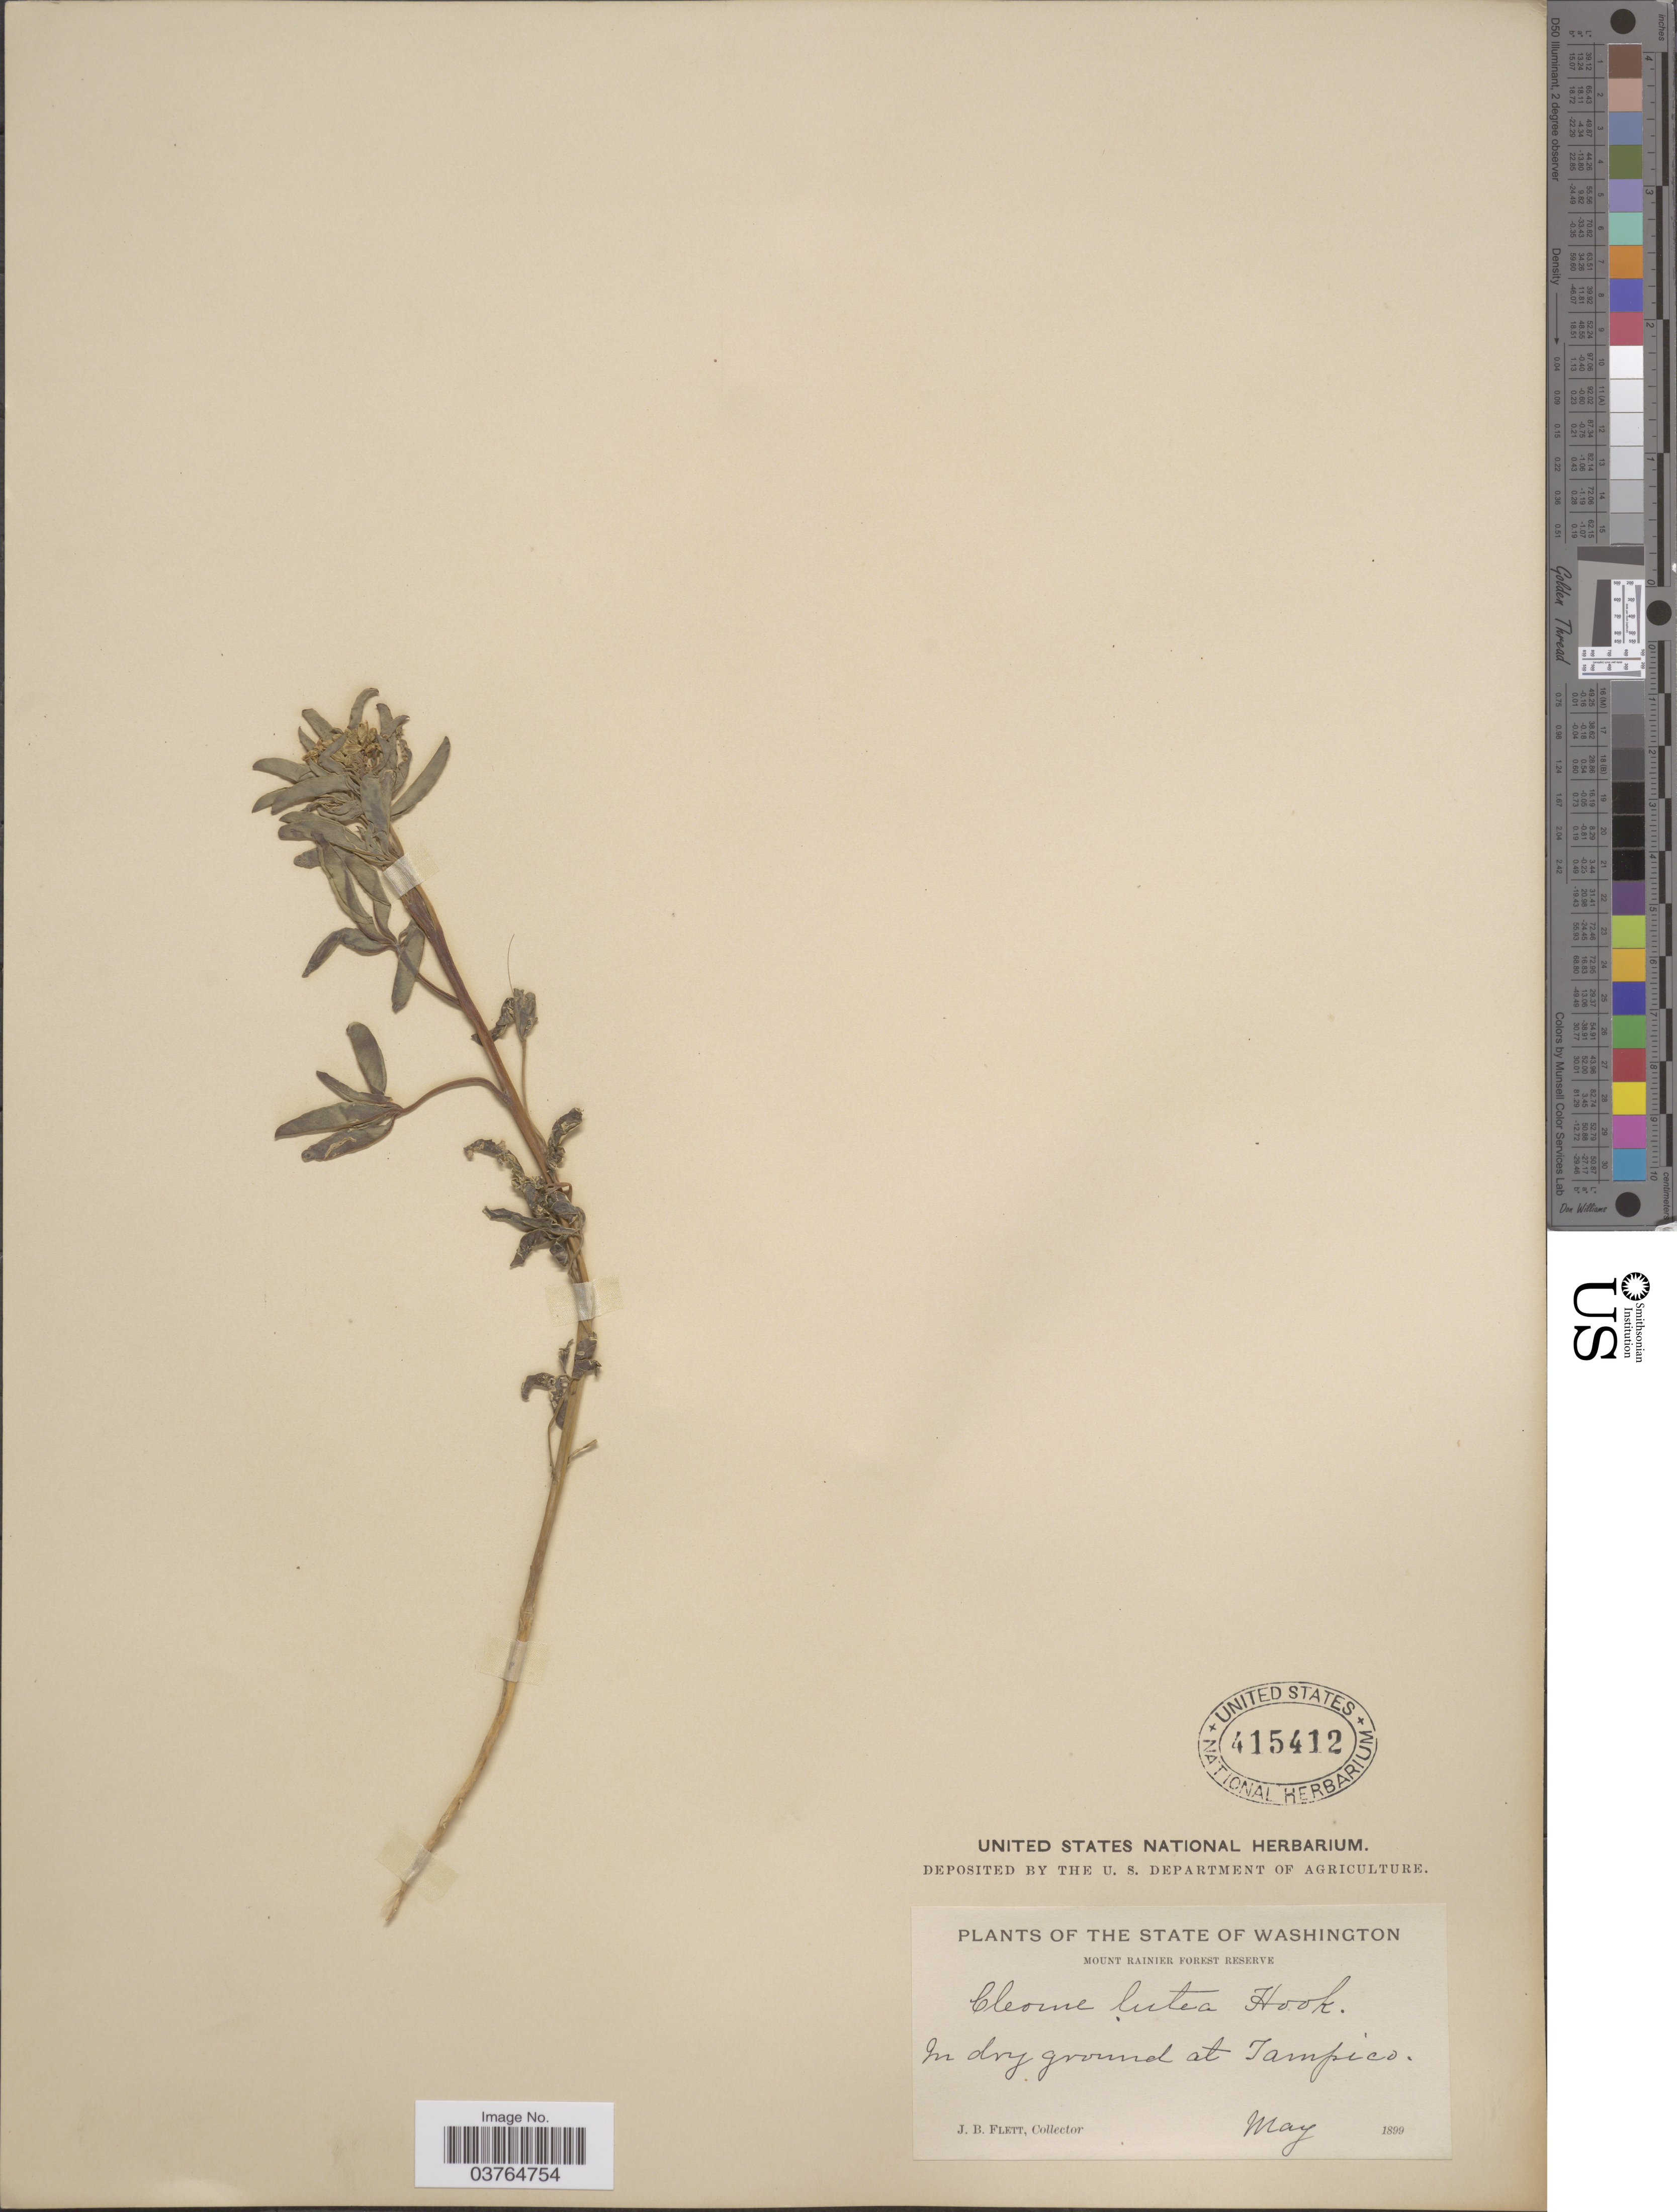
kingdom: Plantae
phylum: Tracheophyta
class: Magnoliopsida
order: Brassicales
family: Cleomaceae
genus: Cleomella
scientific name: Cleomella lutea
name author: (Hook.) Roalson & J.C. Hall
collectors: J. Flett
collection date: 1899-05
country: United States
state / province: Washington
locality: Mount Rainier Forest Reserve. In dry ground at Tampico.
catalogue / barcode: US 415412